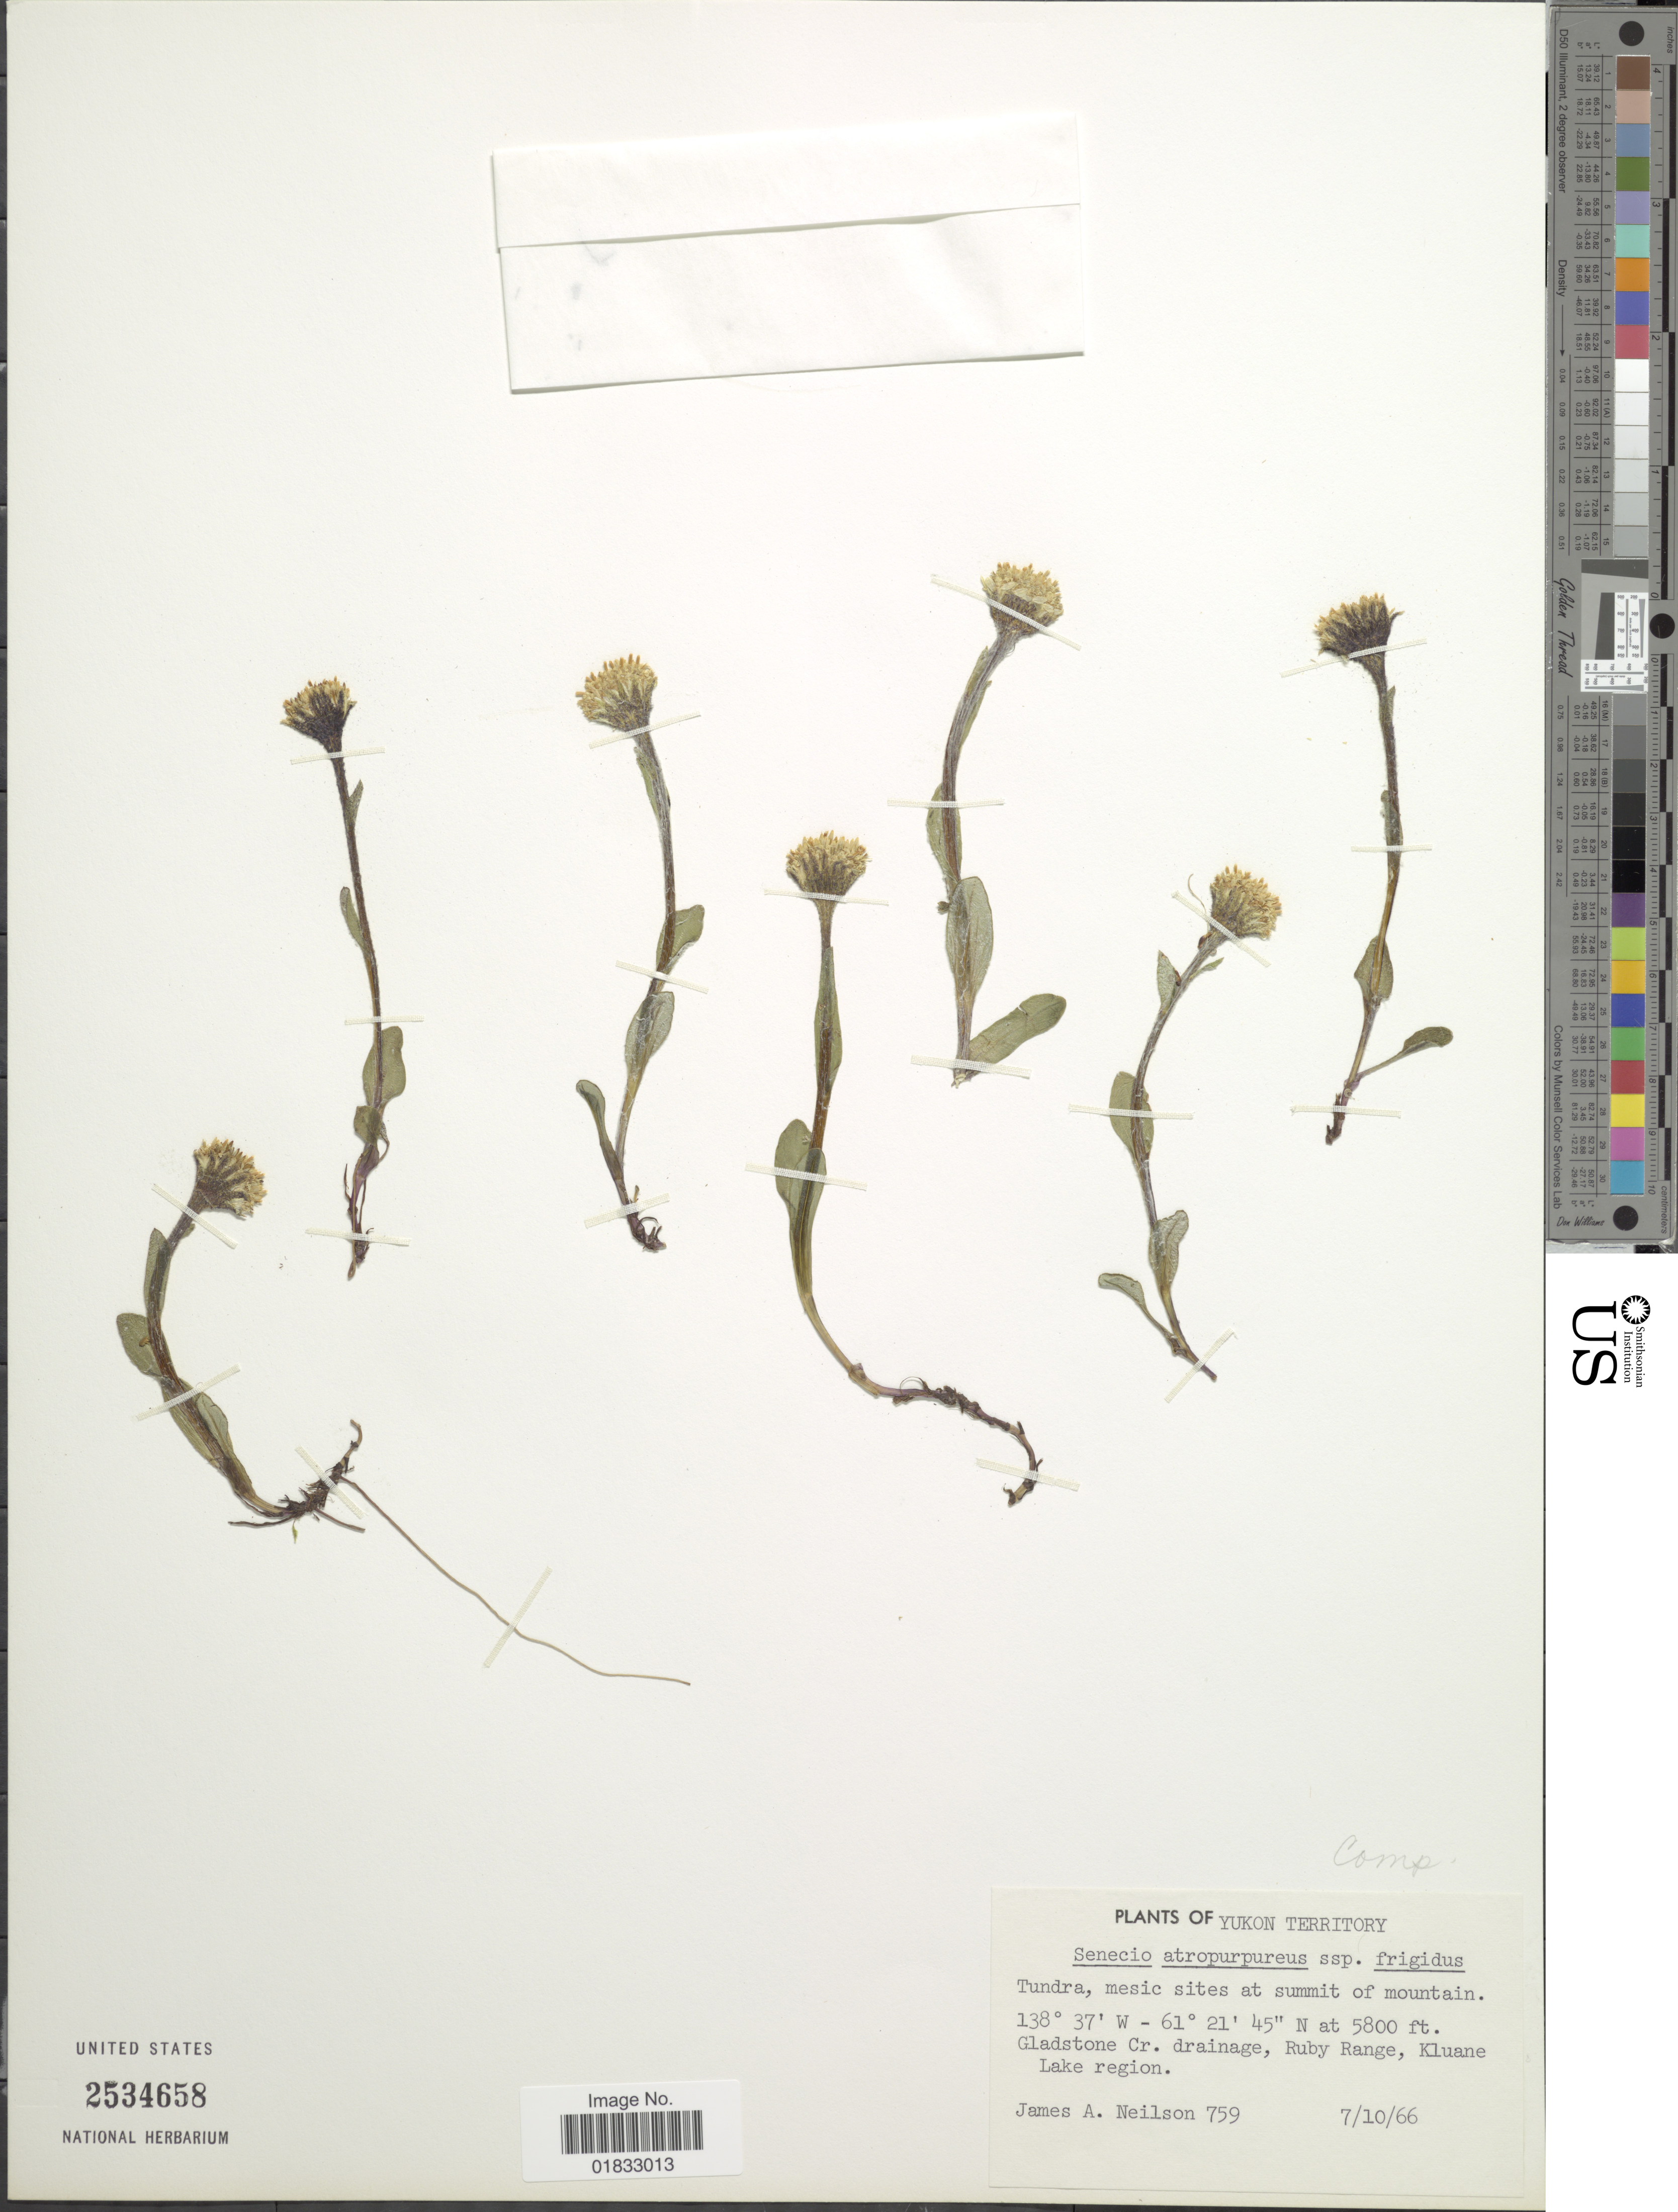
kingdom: Plantae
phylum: Tracheophyta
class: Magnoliopsida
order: Asterales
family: Asteraceae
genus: Tephroseris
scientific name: Tephroseris frigida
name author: (Richardson) Holub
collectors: J. Neilson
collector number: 759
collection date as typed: Transcribed d/m/y: 10/7/66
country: Canada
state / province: Yukon Territory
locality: Tundra, mesic site at summit of mountain, Gladstone Cr. drainage, Ruby Range, Kluane Lake region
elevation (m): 1768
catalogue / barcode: US 2534658